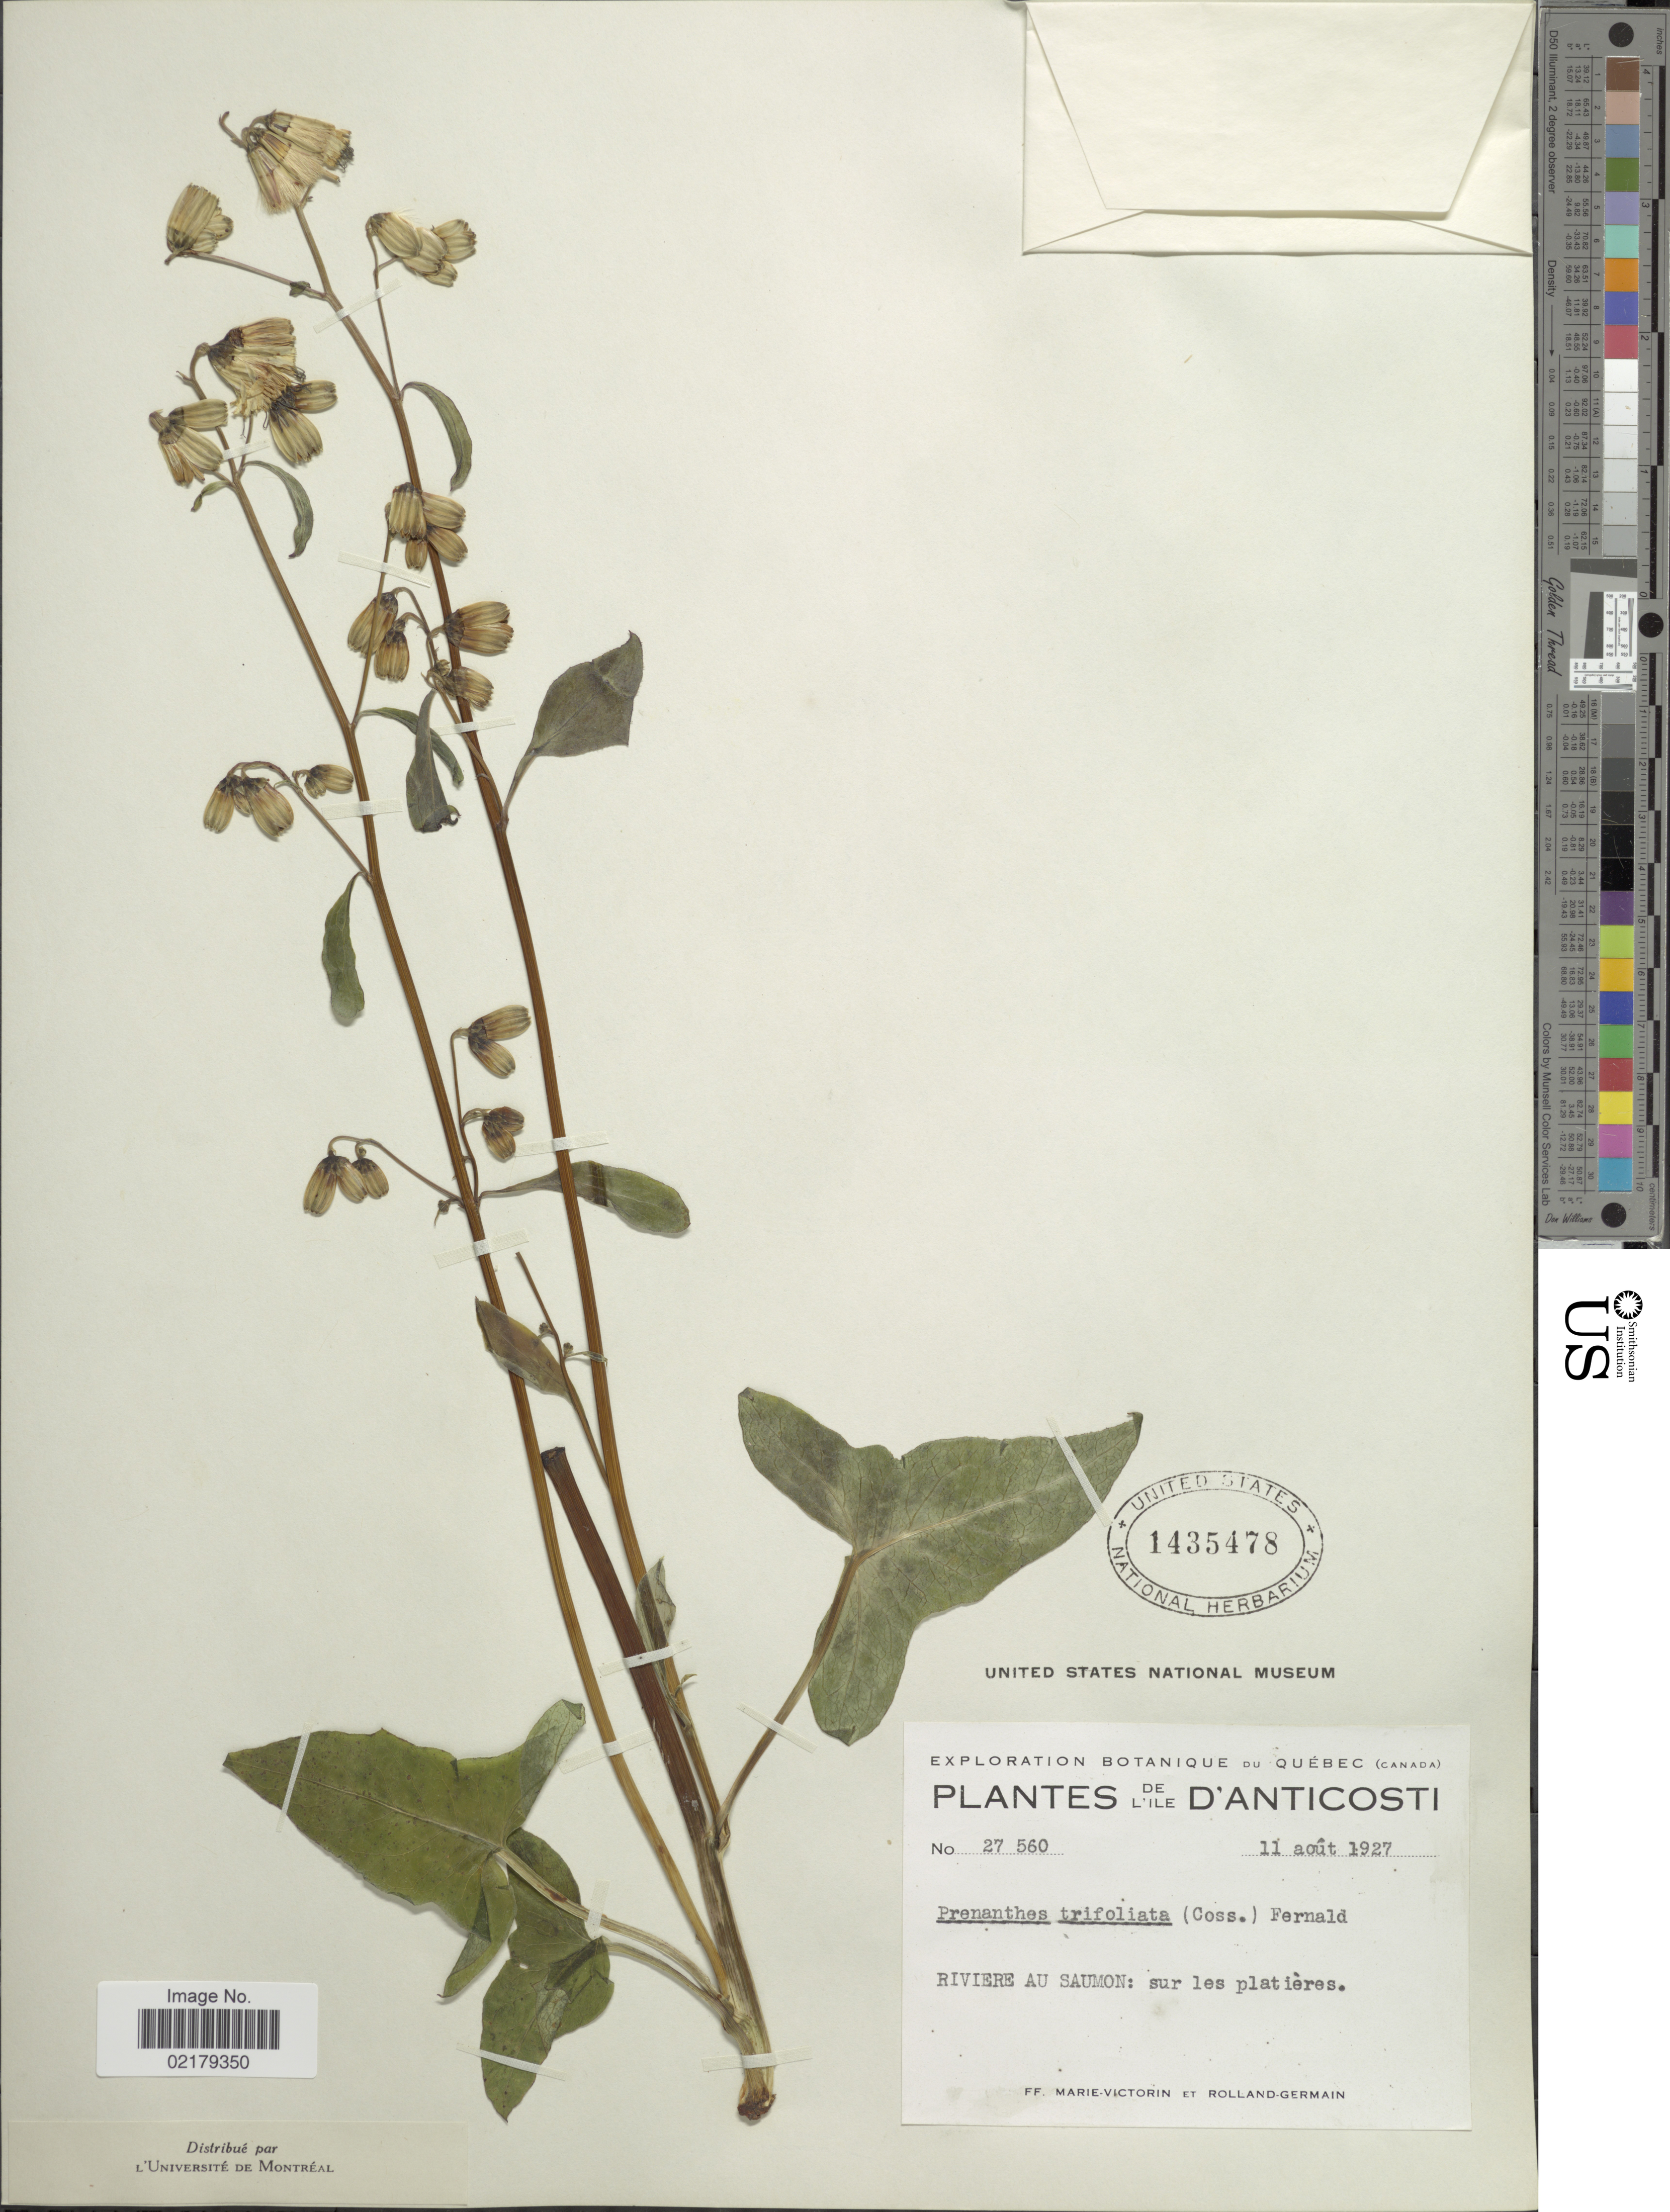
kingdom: Plantae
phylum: Tracheophyta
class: Magnoliopsida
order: Asterales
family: Asteraceae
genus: Nabalus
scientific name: Nabalus trifoliolatus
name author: Cass.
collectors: F. Marie-Victorin & Rolland-Germain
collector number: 27560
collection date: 1927-08-11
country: Canada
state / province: Quebec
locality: De L'Ile D'Anticosti, Riviere Au Saumon: sur les platières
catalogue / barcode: US 1435478